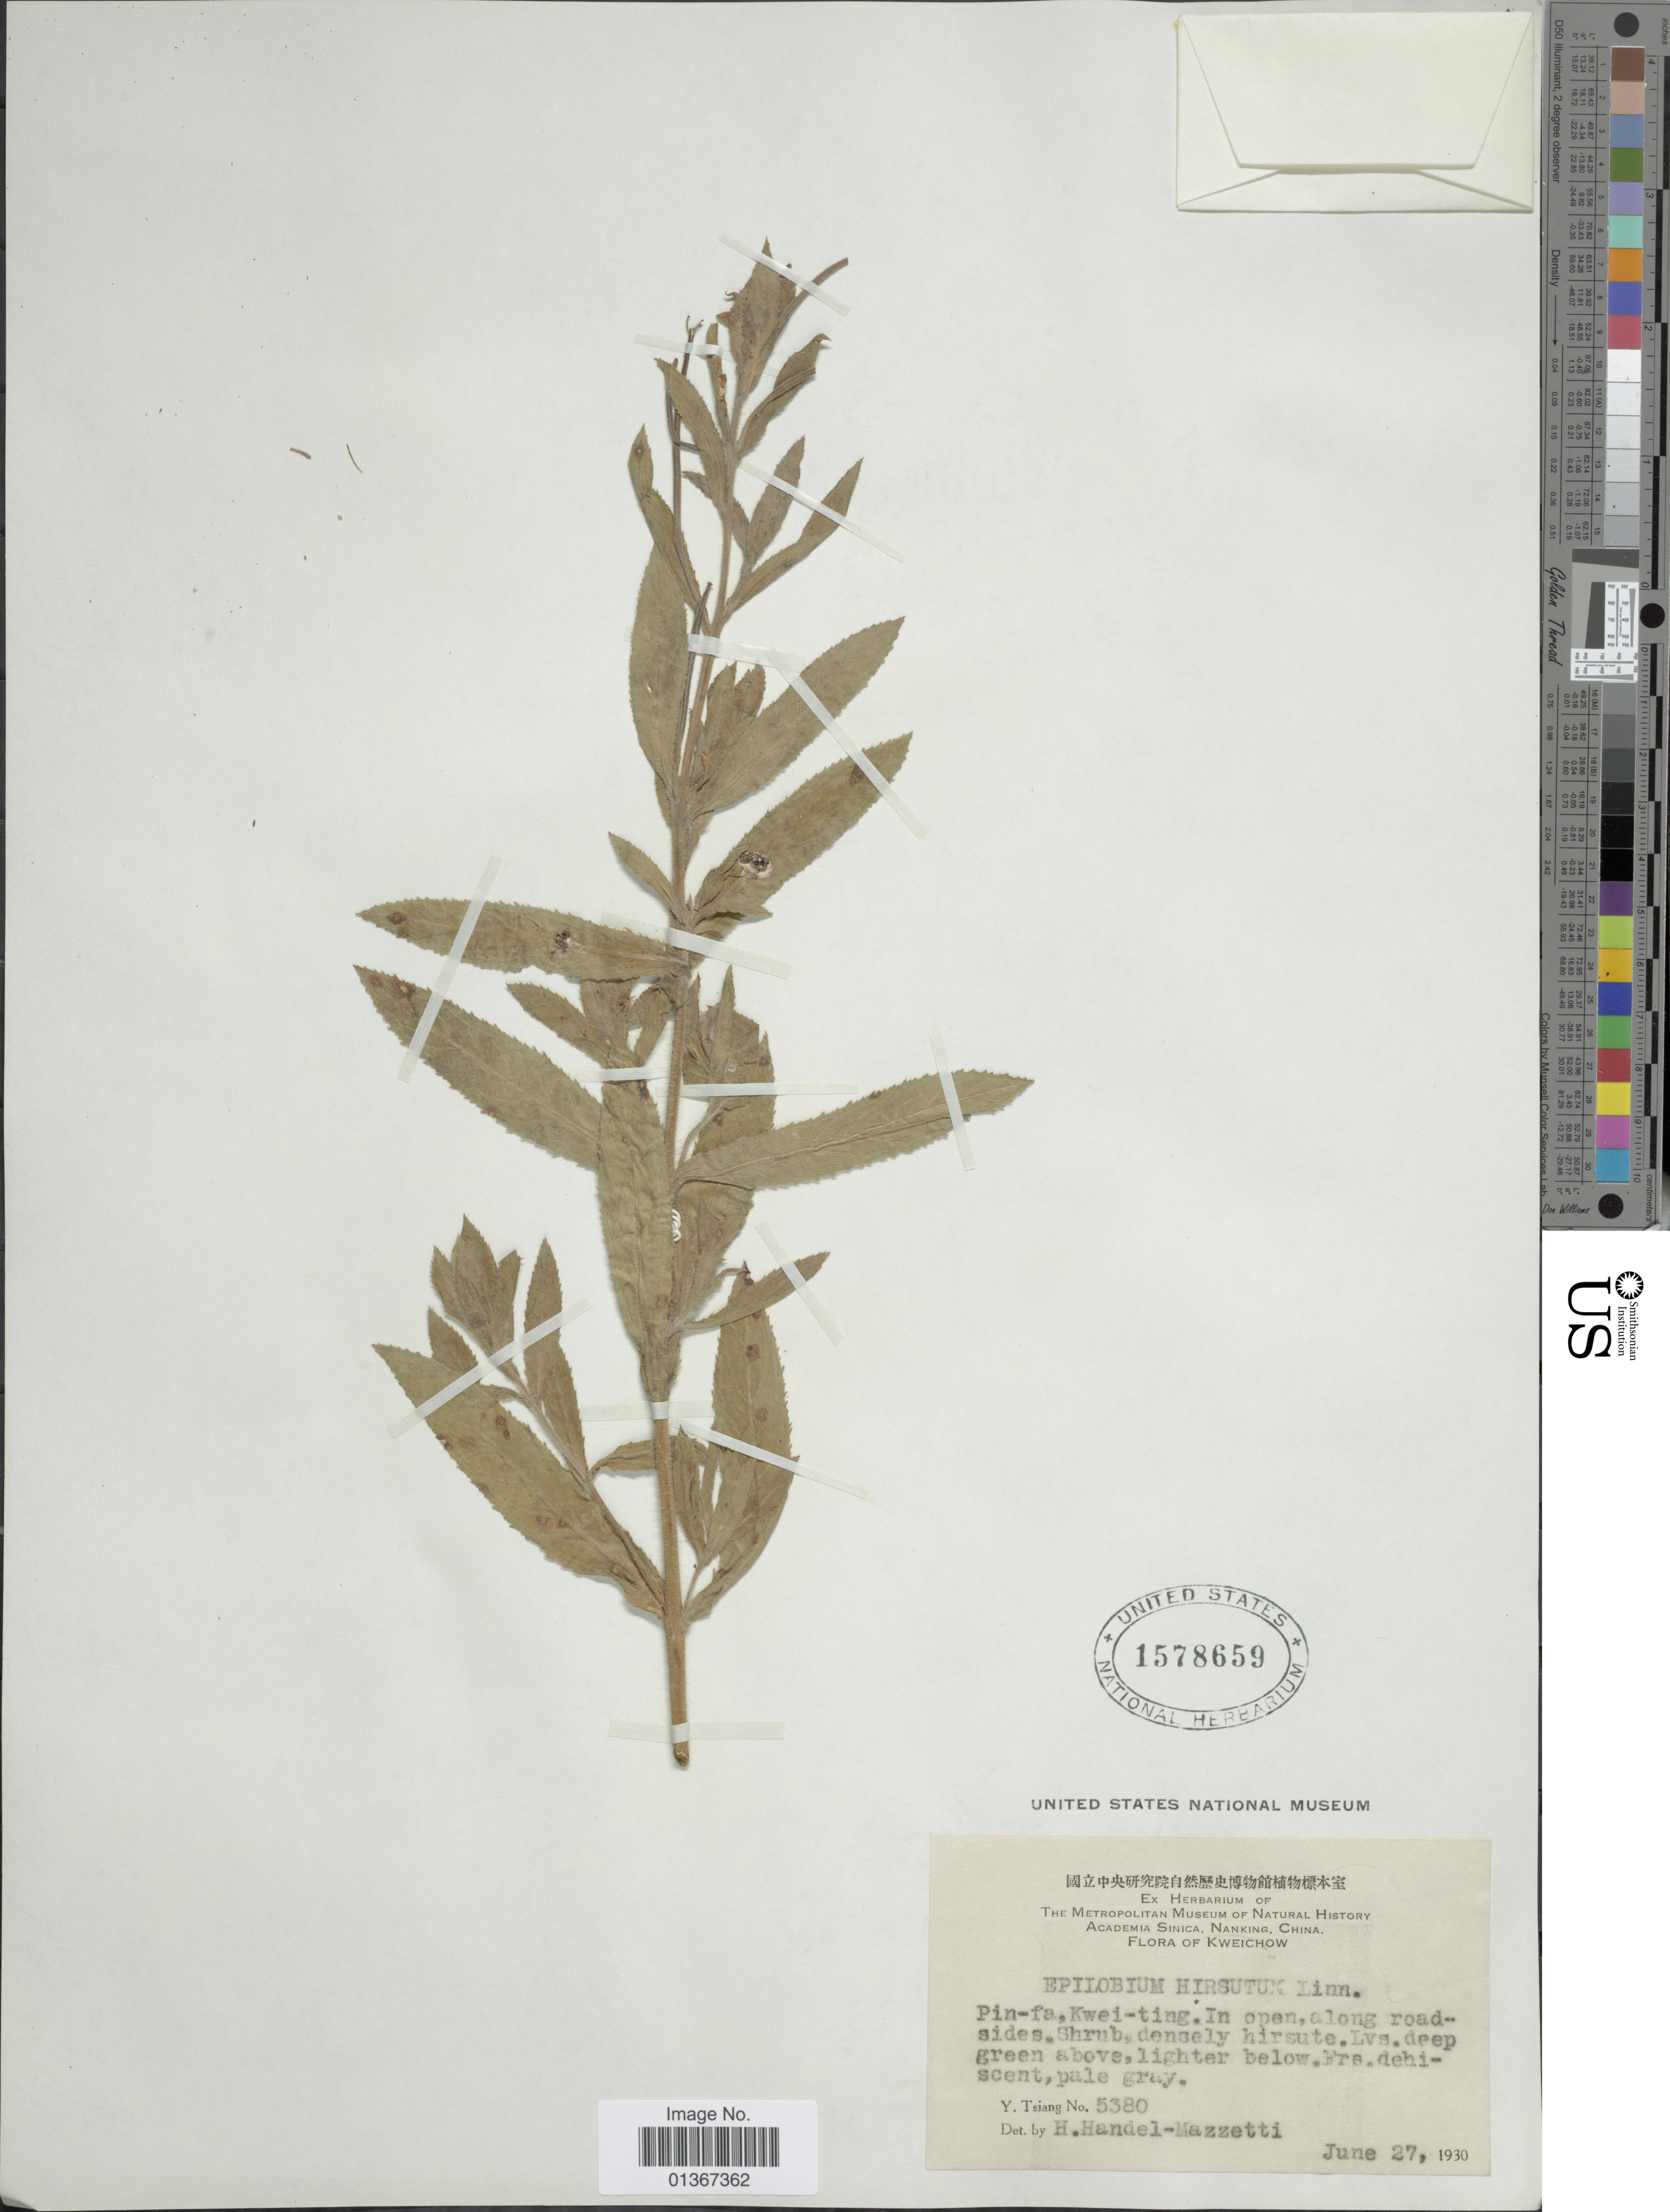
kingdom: Plantae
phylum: Tracheophyta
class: Magnoliopsida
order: Myrtales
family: Onagraceae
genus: Epilobium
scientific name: Epilobium hirsutum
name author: L.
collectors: Y. Tsiang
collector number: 5380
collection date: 1930-06-27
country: China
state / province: Guizhou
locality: Kweichow. Pin-fa, Kwei-ting.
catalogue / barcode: US 1578659